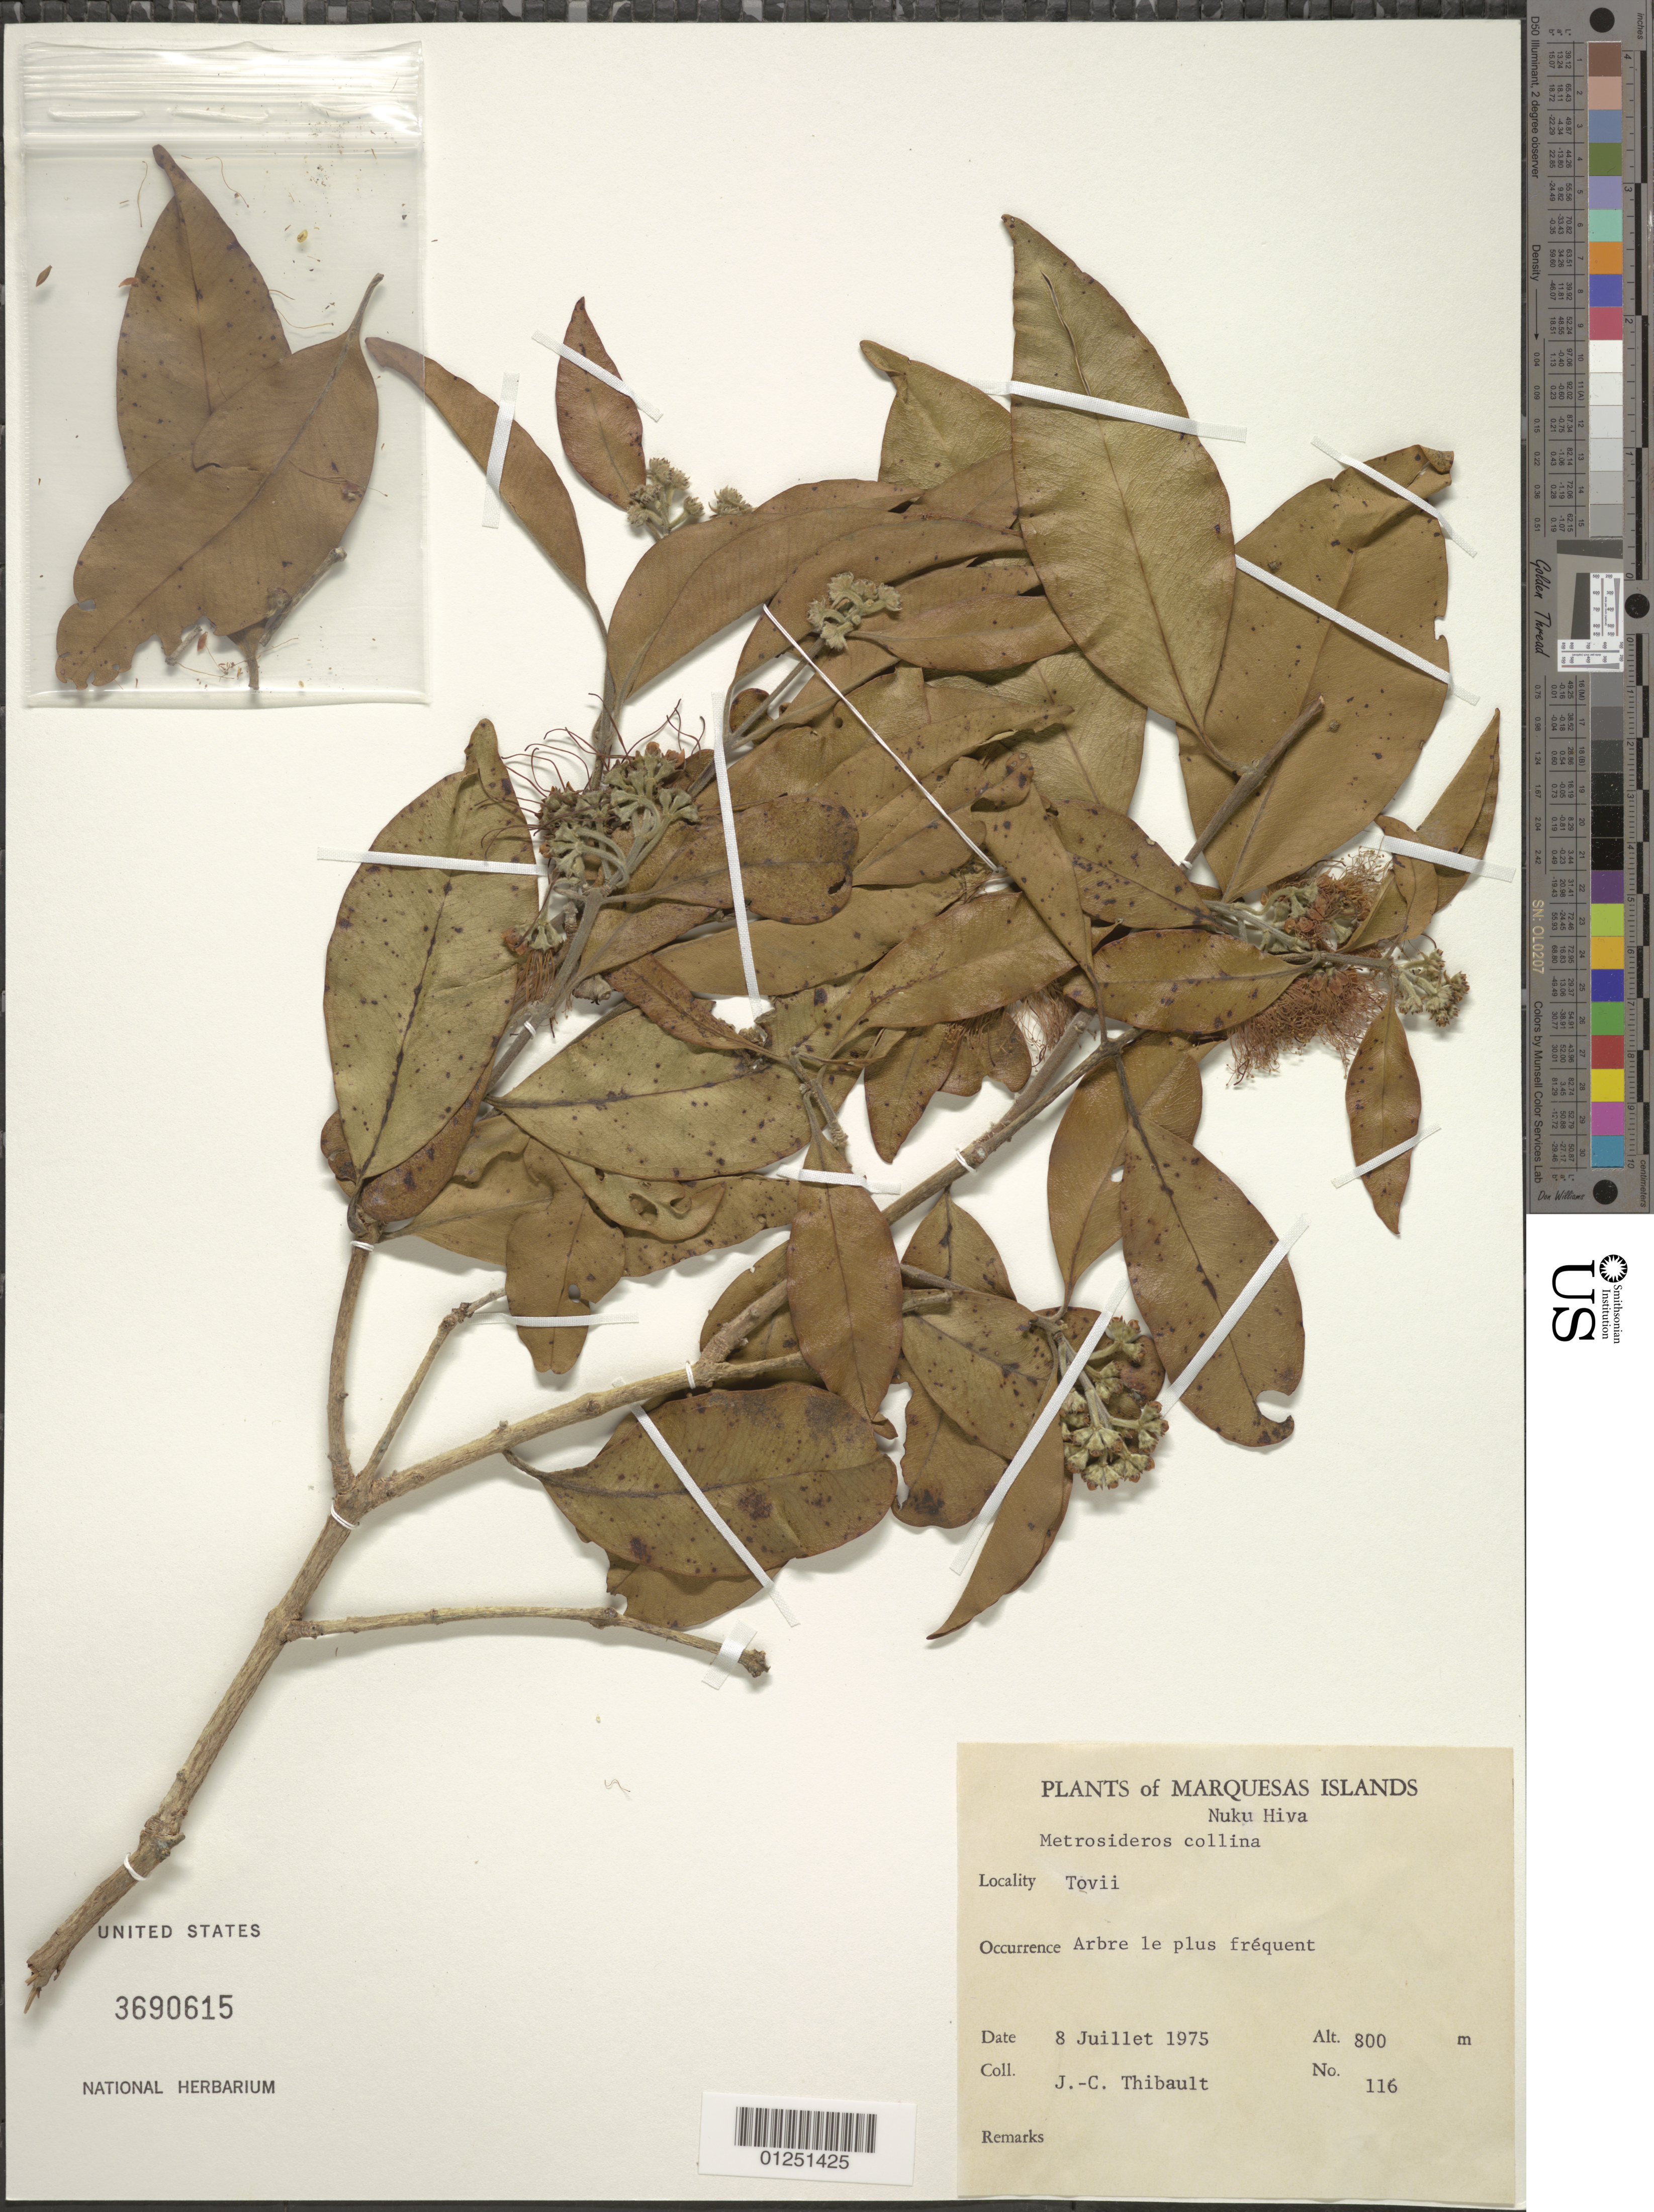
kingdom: Plantae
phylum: Tracheophyta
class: Magnoliopsida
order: Myrtales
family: Myrtaceae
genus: Metrosideros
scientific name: Metrosideros collina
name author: (J.R. Forst. & G. Forst.) A. Gray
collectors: J. Thibault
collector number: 116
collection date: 1975-07-08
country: French Polynesia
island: Nuku Hiva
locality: Toovii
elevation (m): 800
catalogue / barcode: US 3690615